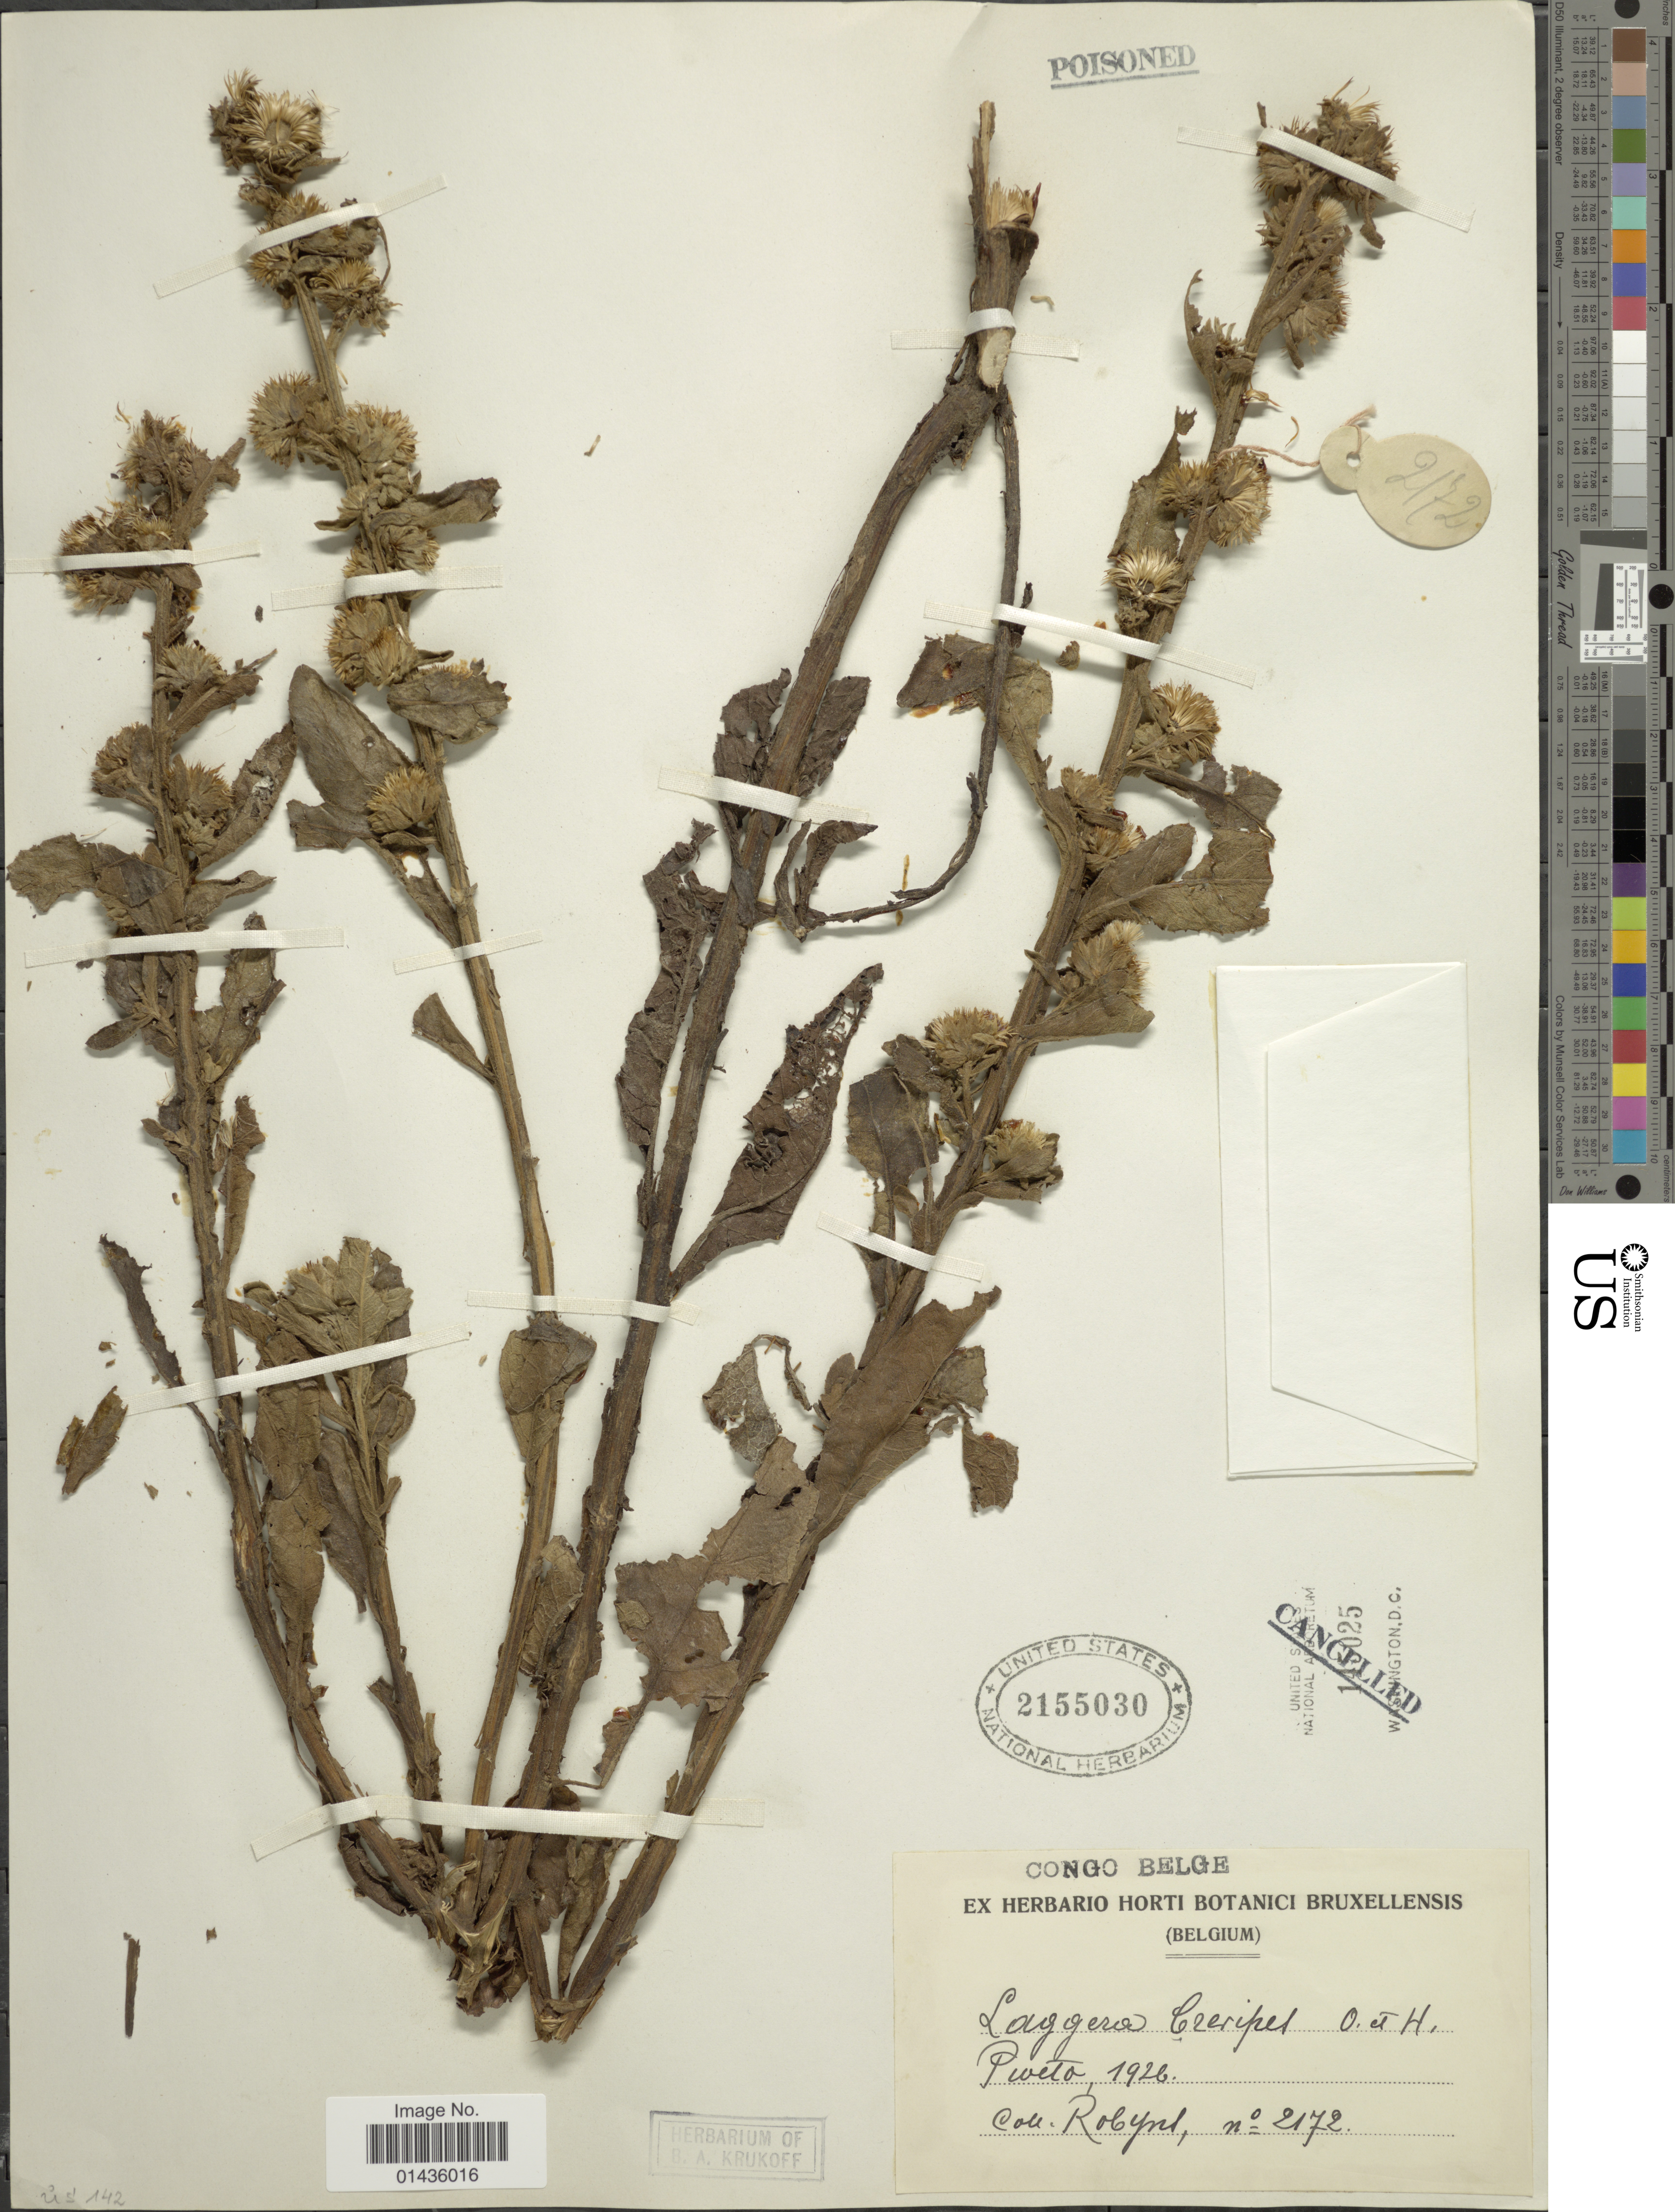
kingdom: Plantae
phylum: Tracheophyta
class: Magnoliopsida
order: Asterales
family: Asteraceae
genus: Laggera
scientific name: Laggera brevipes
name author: Oliv. & Hiern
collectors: -. Robyns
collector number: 2172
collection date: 1926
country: Congo, Democratic Republic of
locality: Congo Belge, Piveto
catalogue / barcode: US 2155030